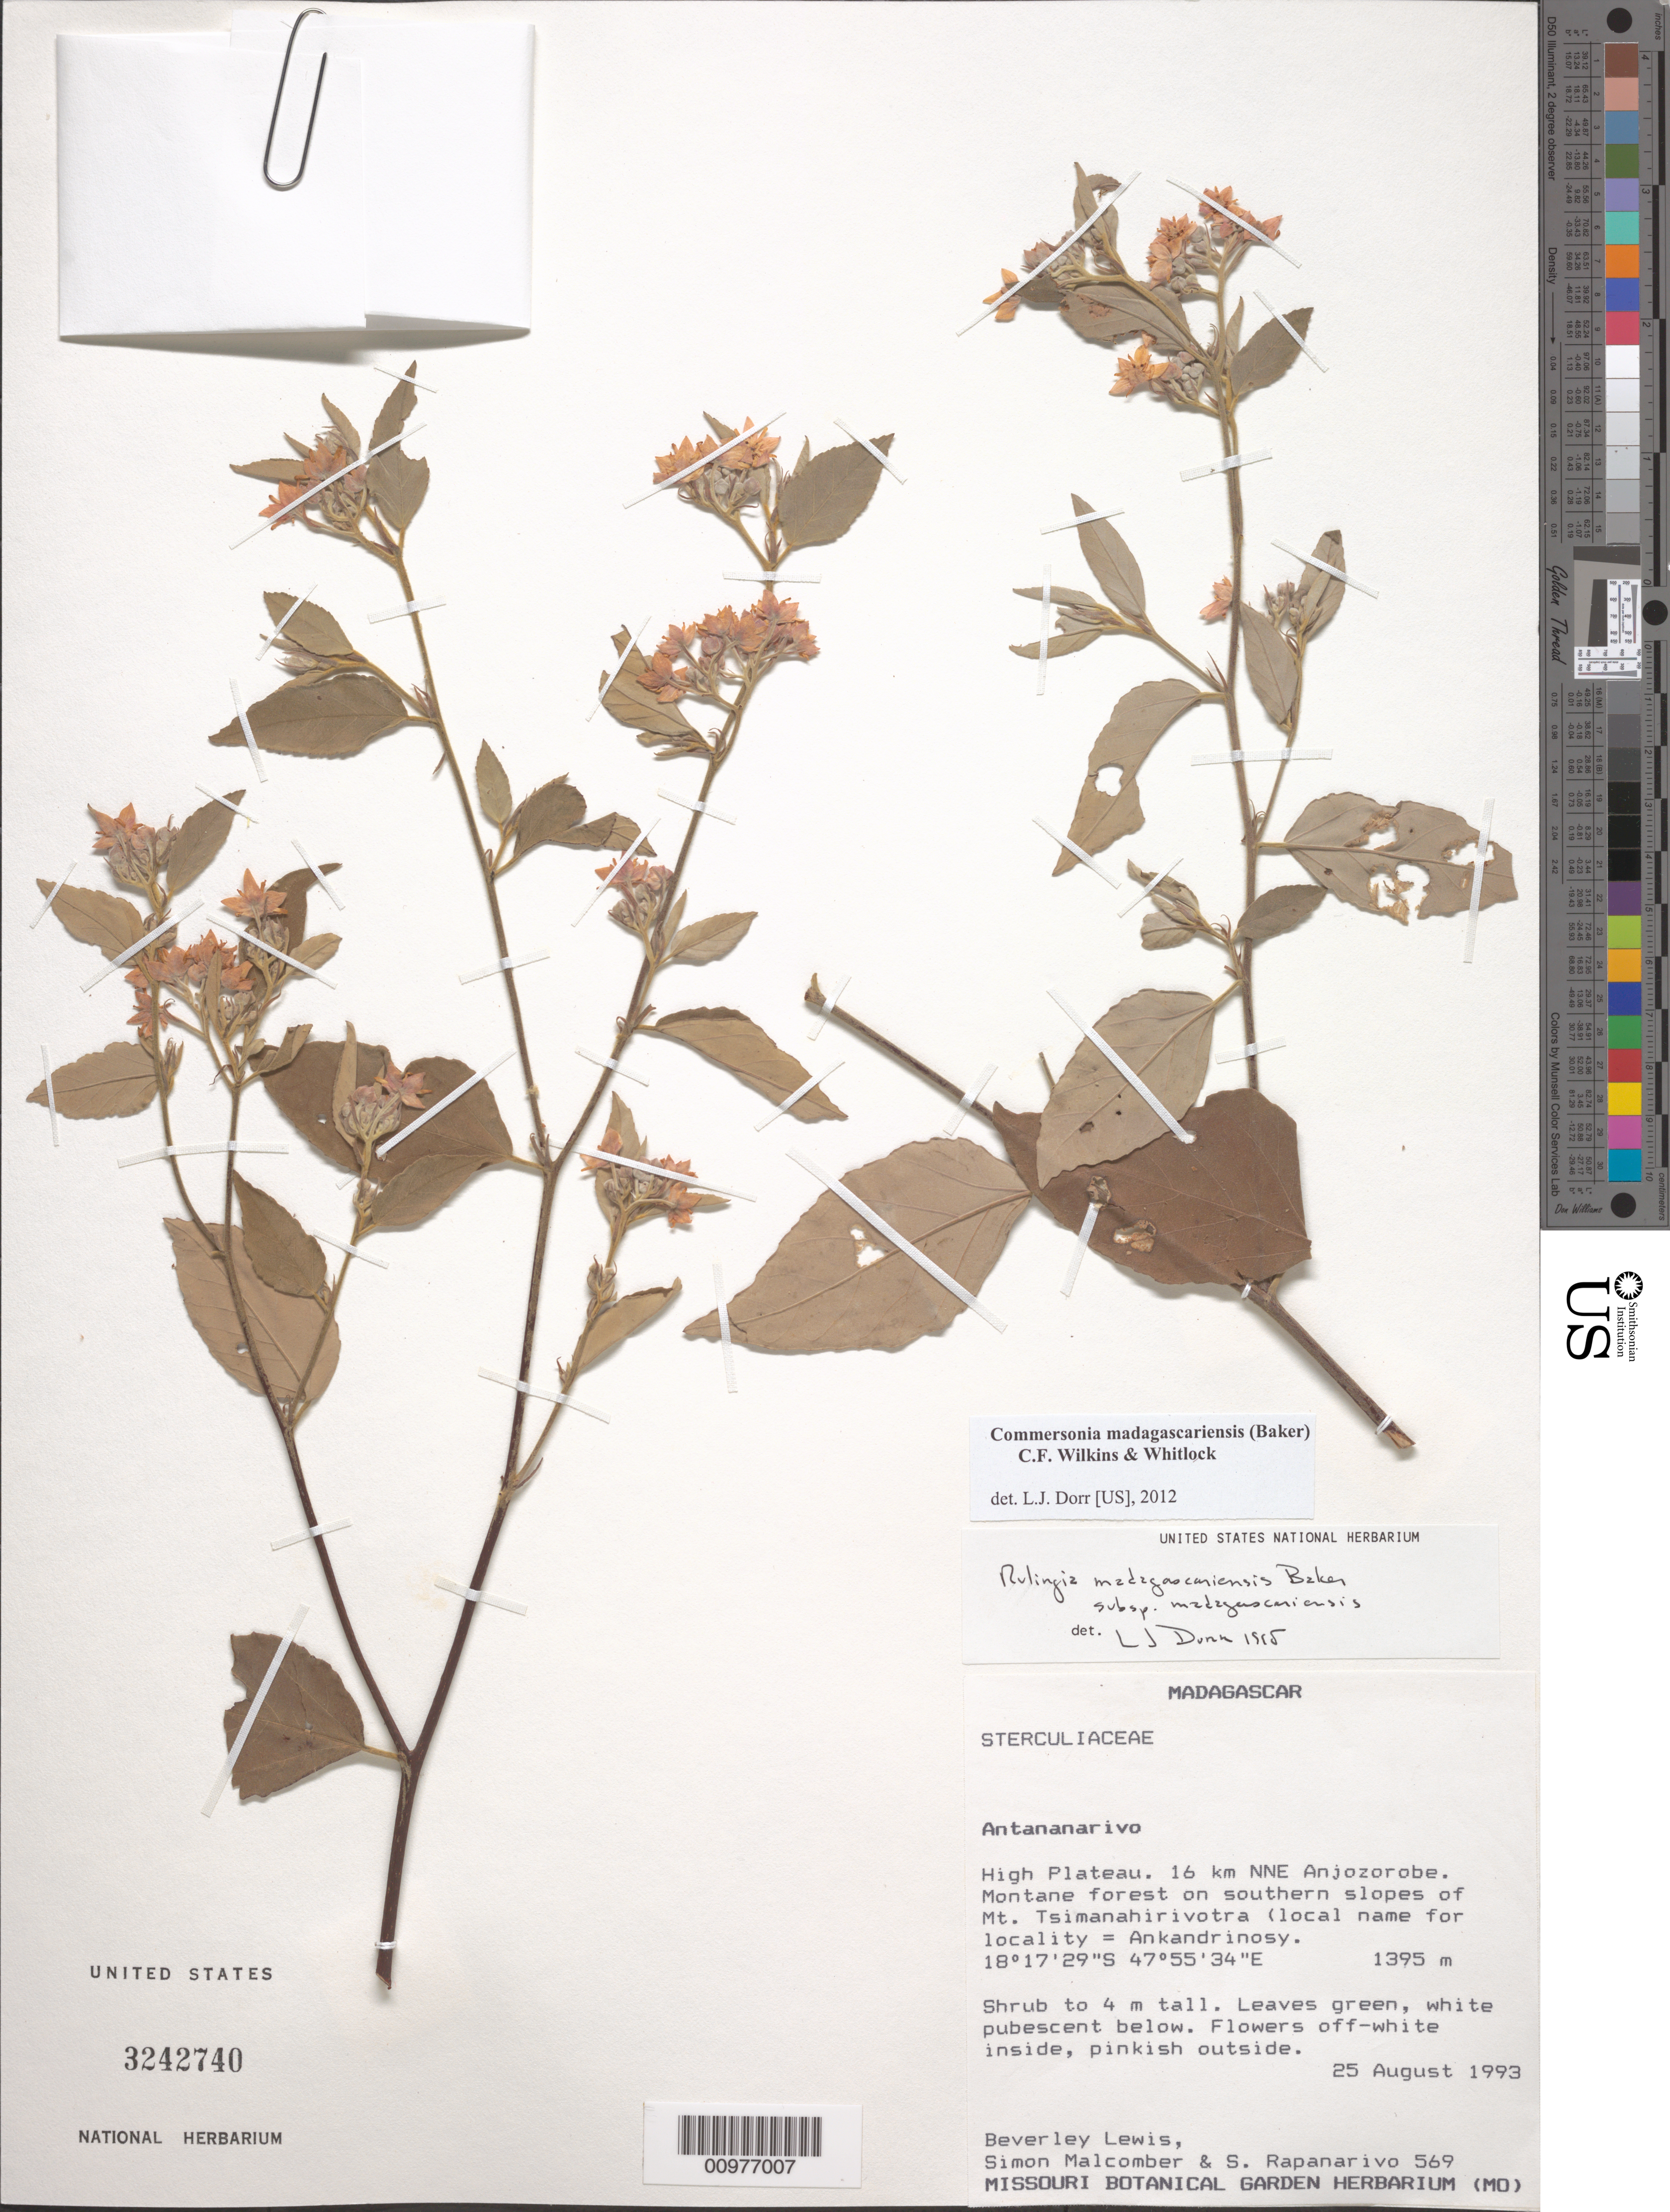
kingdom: Plantae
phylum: Tracheophyta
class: Magnoliopsida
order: Malvales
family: Malvaceae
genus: Commersonia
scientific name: Commersonia madagascariensis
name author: (Baker) C.F. Wilkins & Whitlock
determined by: Dorr, L. J., (BOT), Smithsonian Institution - National Museum of Natural History (UNITED STATES)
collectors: B. A. Lewis et al.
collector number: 569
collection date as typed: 25 August 1993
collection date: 1993-08-25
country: Madagascar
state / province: Analamanga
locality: High Plateau. 16 km NNE Anjozorobe. southern slopes of Mt. Tsimanahirivotra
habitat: montane forest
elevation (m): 1395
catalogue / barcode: US 3242740